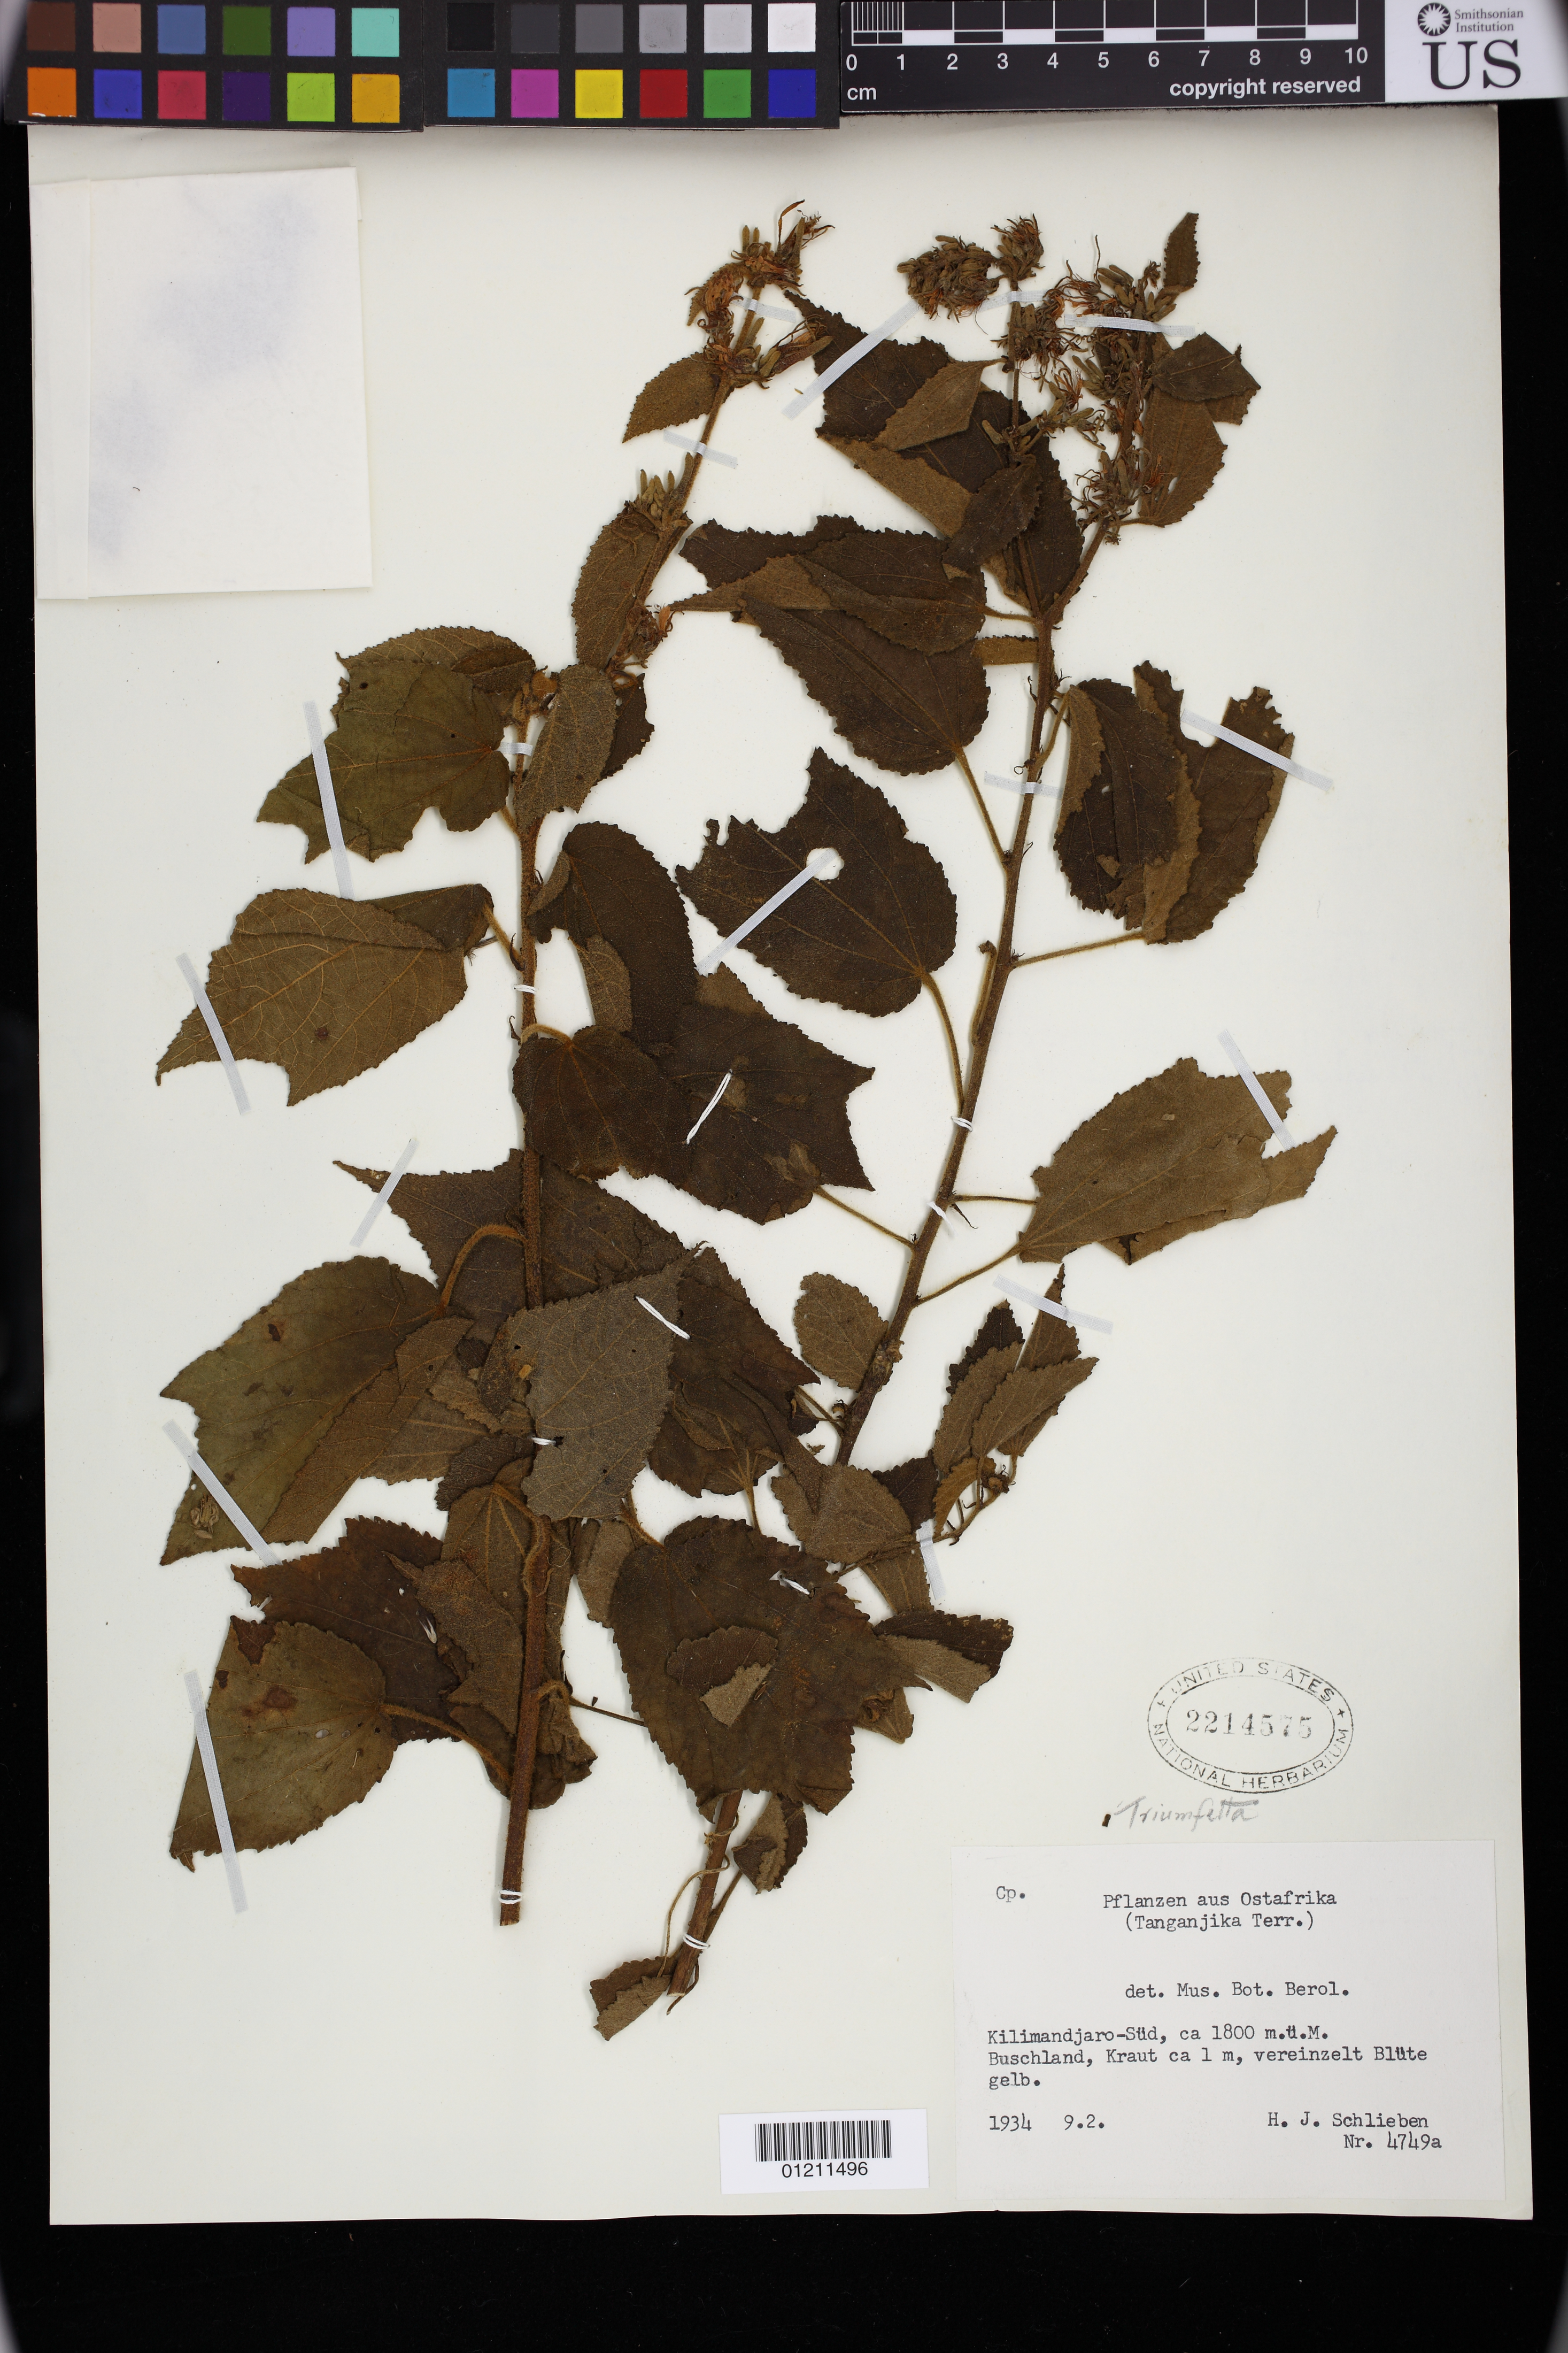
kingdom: Plantae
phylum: Tracheophyta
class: Magnoliopsida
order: Malvales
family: Malvaceae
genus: Triumfetta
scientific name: Triumfetta sp.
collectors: H. J. Schlieben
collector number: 4749a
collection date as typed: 09 Feb 1934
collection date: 1934-02-09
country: Tanzania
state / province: Kilimanjaro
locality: Ostafrika (Tanganjika Terr.). Kilimandjaro-Süd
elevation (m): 1800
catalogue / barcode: US 2214575